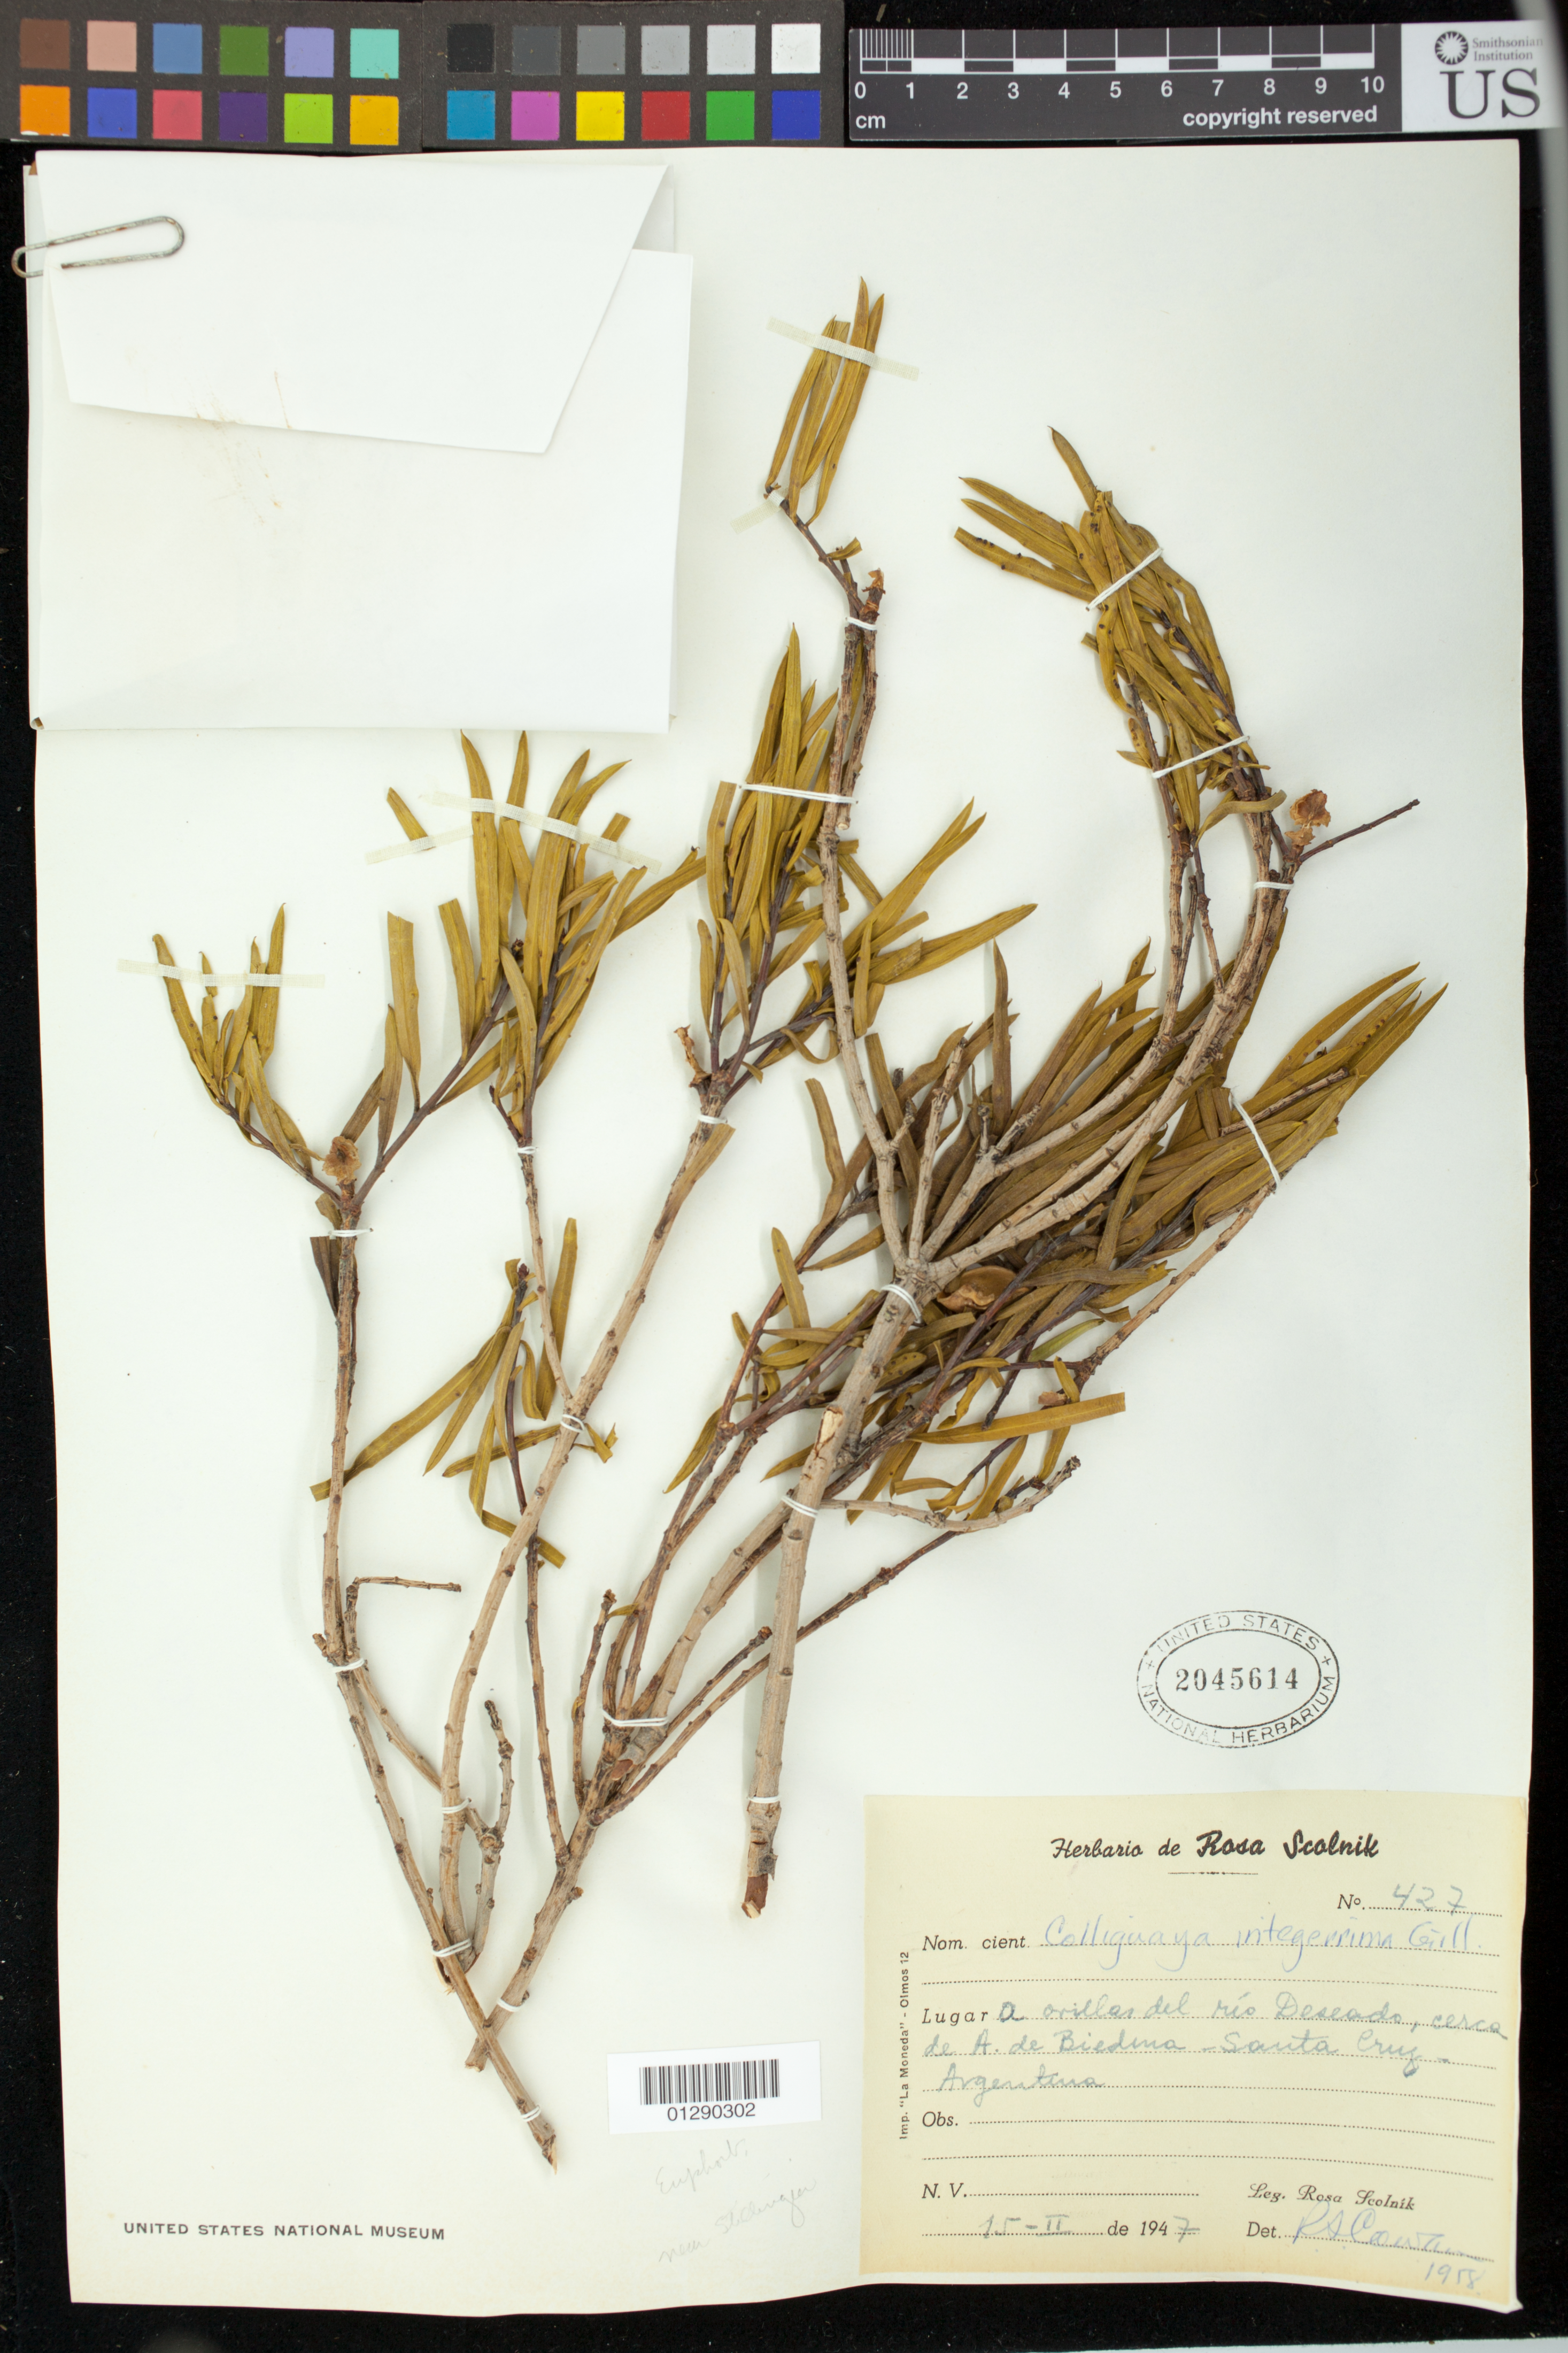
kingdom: Plantae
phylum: Tracheophyta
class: Magnoliopsida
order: Malpighiales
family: Euphorbiaceae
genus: Colliguaja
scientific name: Colliguaja integerrima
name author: Gillies & Hook.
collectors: R. Scolnik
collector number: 427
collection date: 1947-02-15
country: Argentina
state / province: Santa Cruz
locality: Lugar A orillar del rio Deseado, cerco de A. de Biedina, Santa Cruz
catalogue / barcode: US 2045614